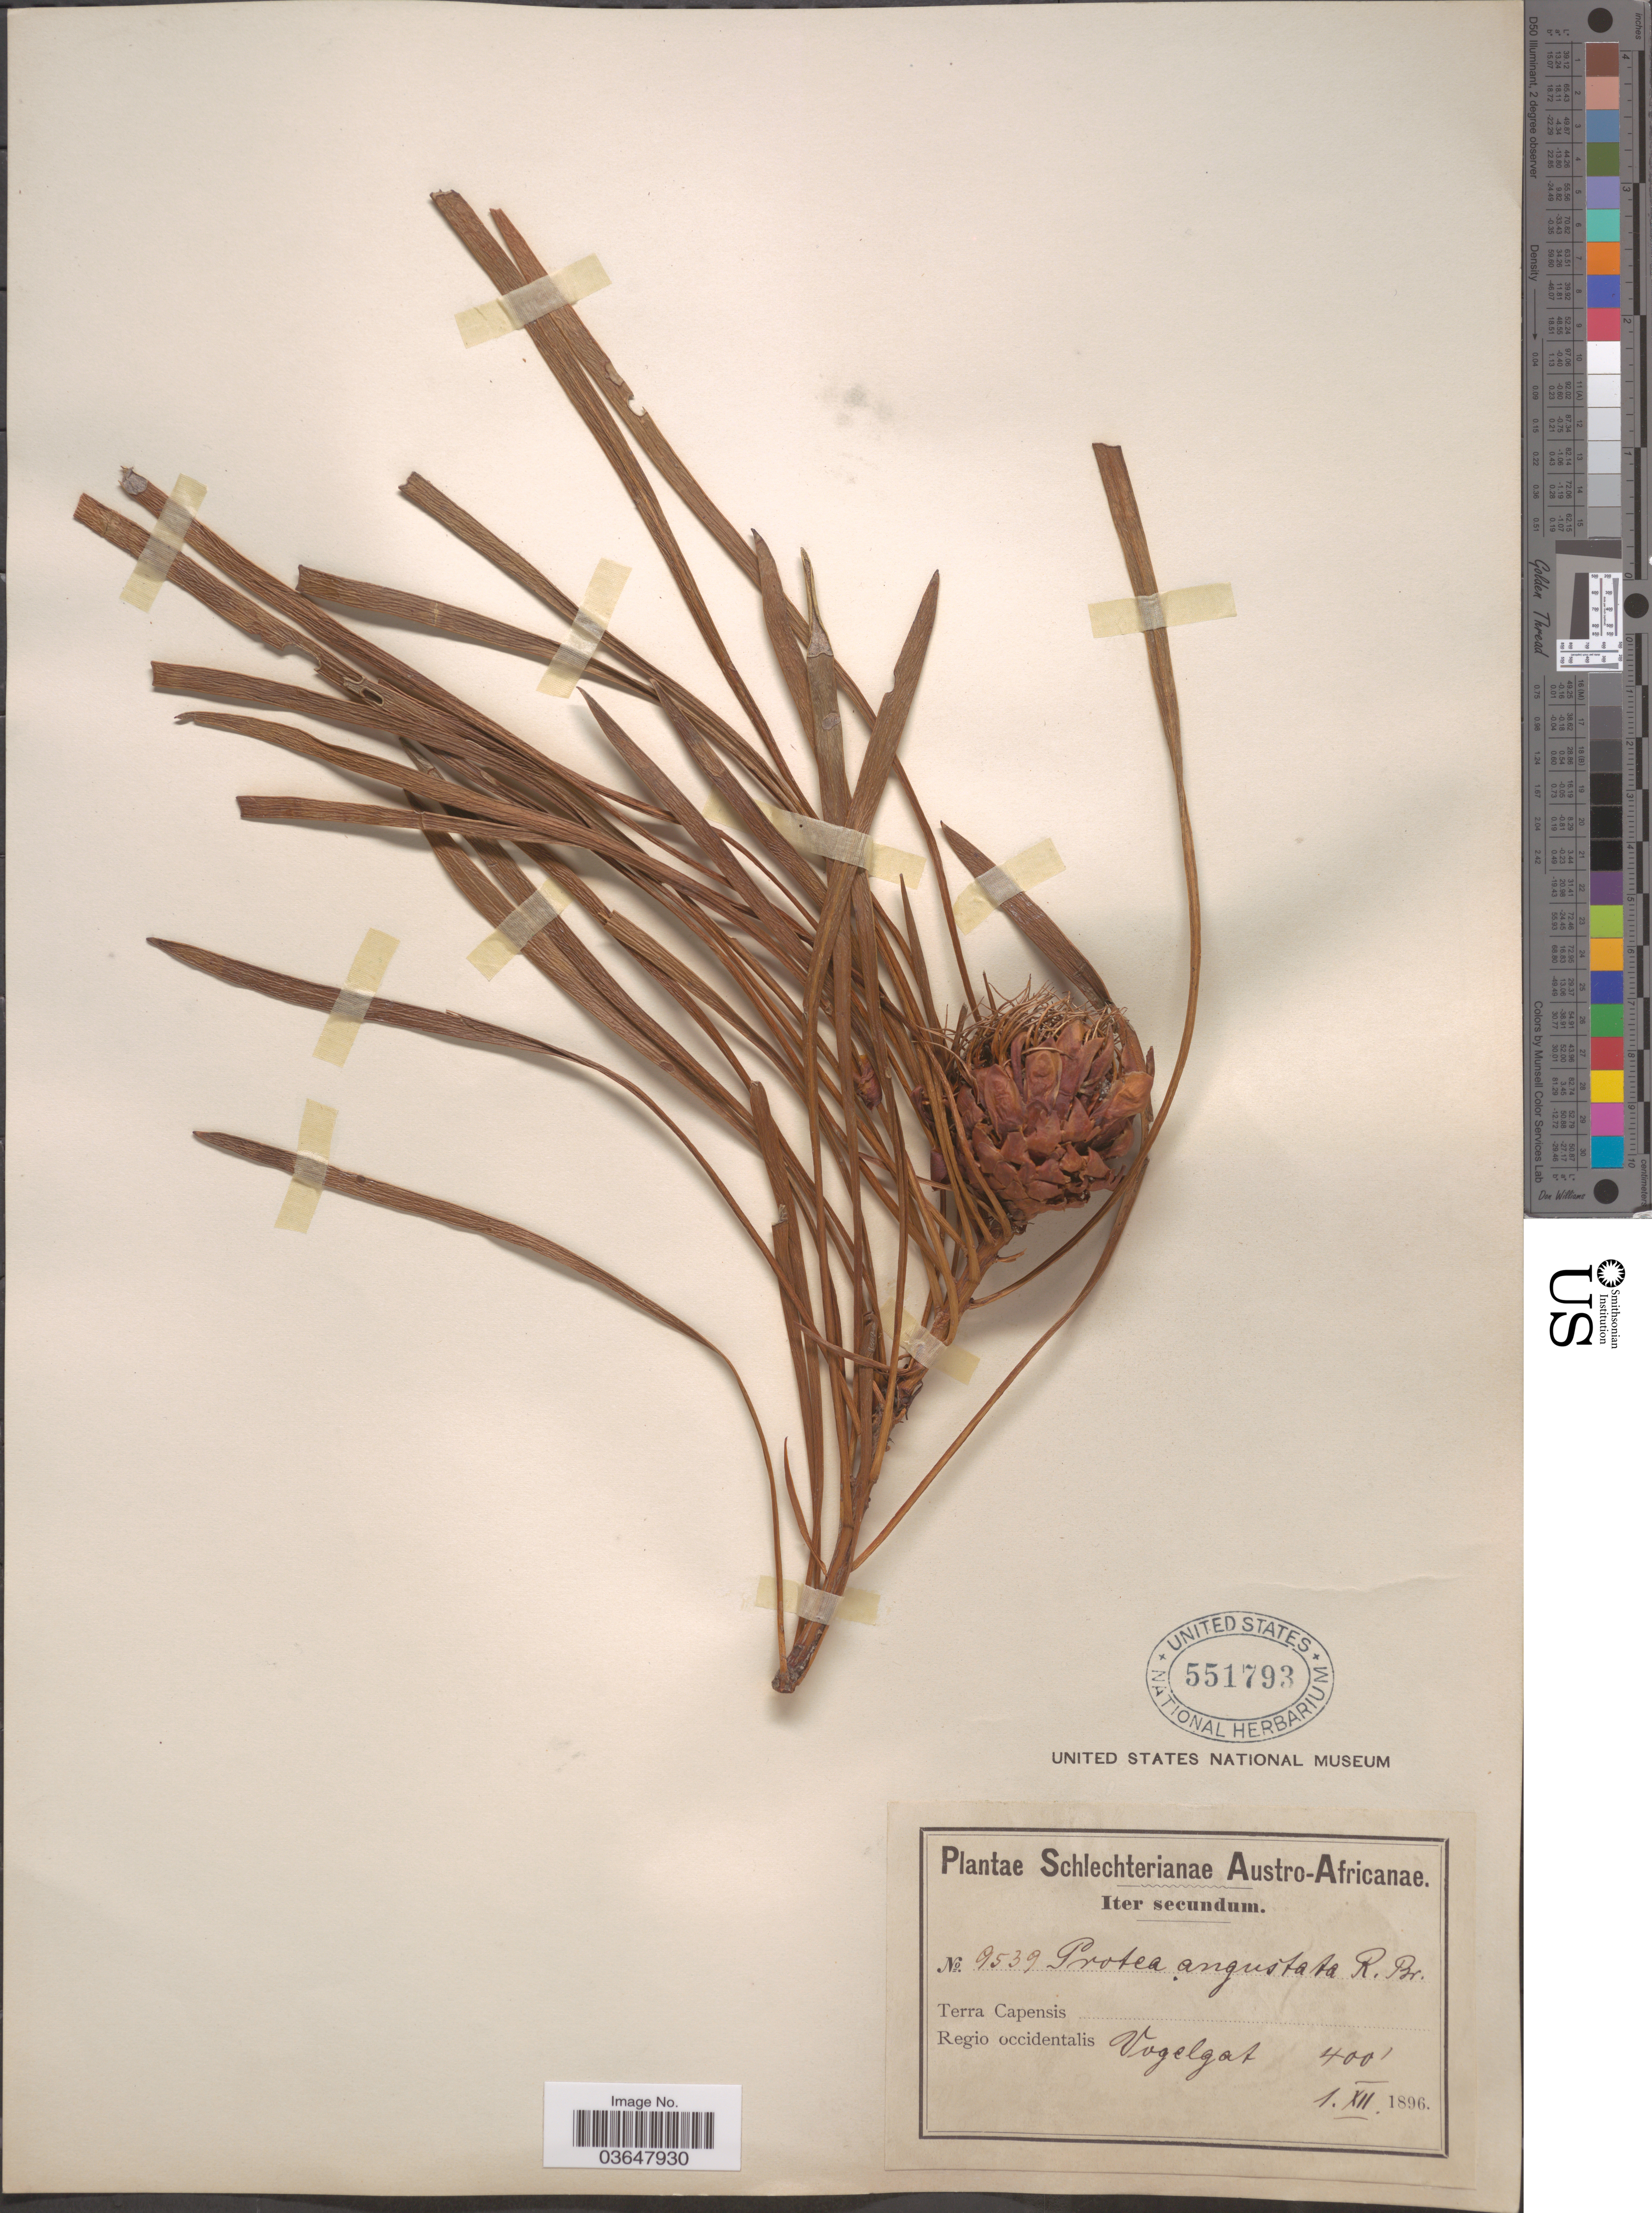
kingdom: Plantae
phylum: Tracheophyta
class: Magnoliopsida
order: Proteales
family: Proteaceae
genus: Protea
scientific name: Protea angustata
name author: R. Br.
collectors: Schlechter, --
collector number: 9539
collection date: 1896-12-01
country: South Africa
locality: Austro-Africanae. Iter secundum. Terra Capensis. Regio occidentalis Vogelgat.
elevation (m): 122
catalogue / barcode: US 551793